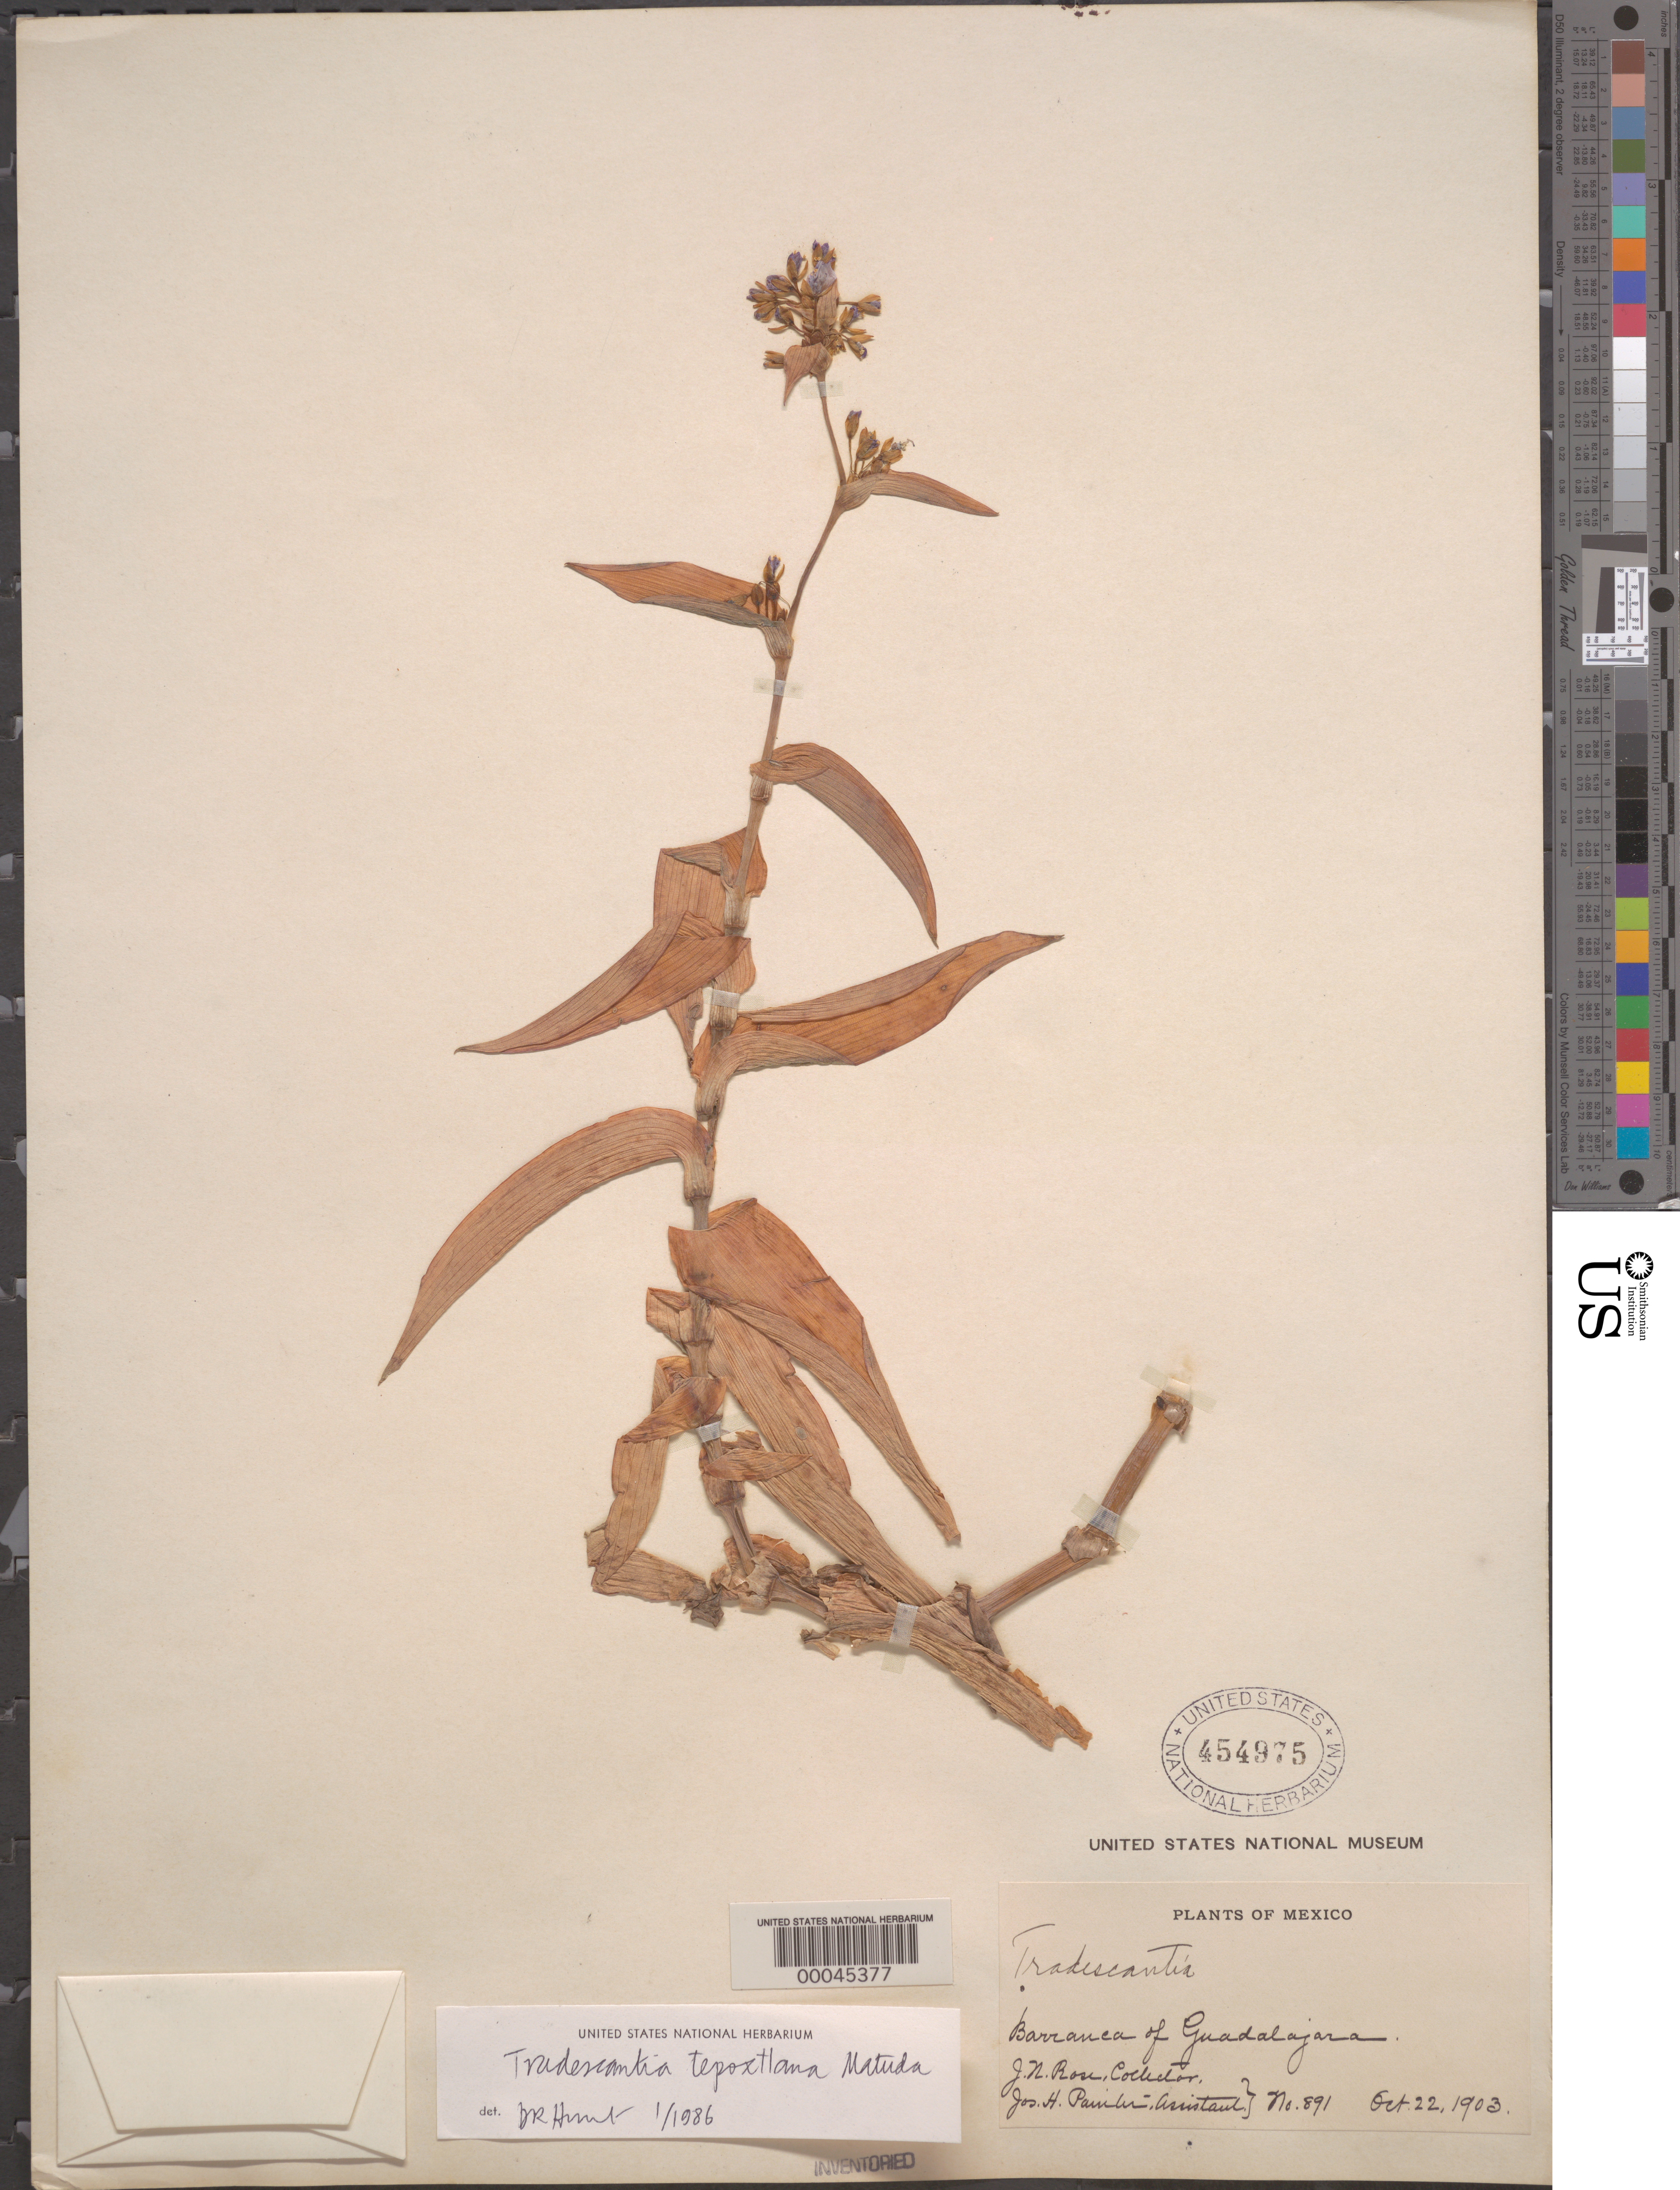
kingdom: Plantae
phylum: Tracheophyta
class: Liliopsida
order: Commelinales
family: Commelinaceae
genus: Tradescantia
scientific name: Tradescantia tepoxtlana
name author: Matuda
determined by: Hunt, D. R.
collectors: J. N. Rose & J. H. Painter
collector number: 891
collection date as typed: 22 Oct 1903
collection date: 1903-10-22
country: Mexico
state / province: Jalisco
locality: Barranca of Guadalajara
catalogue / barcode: US 454975